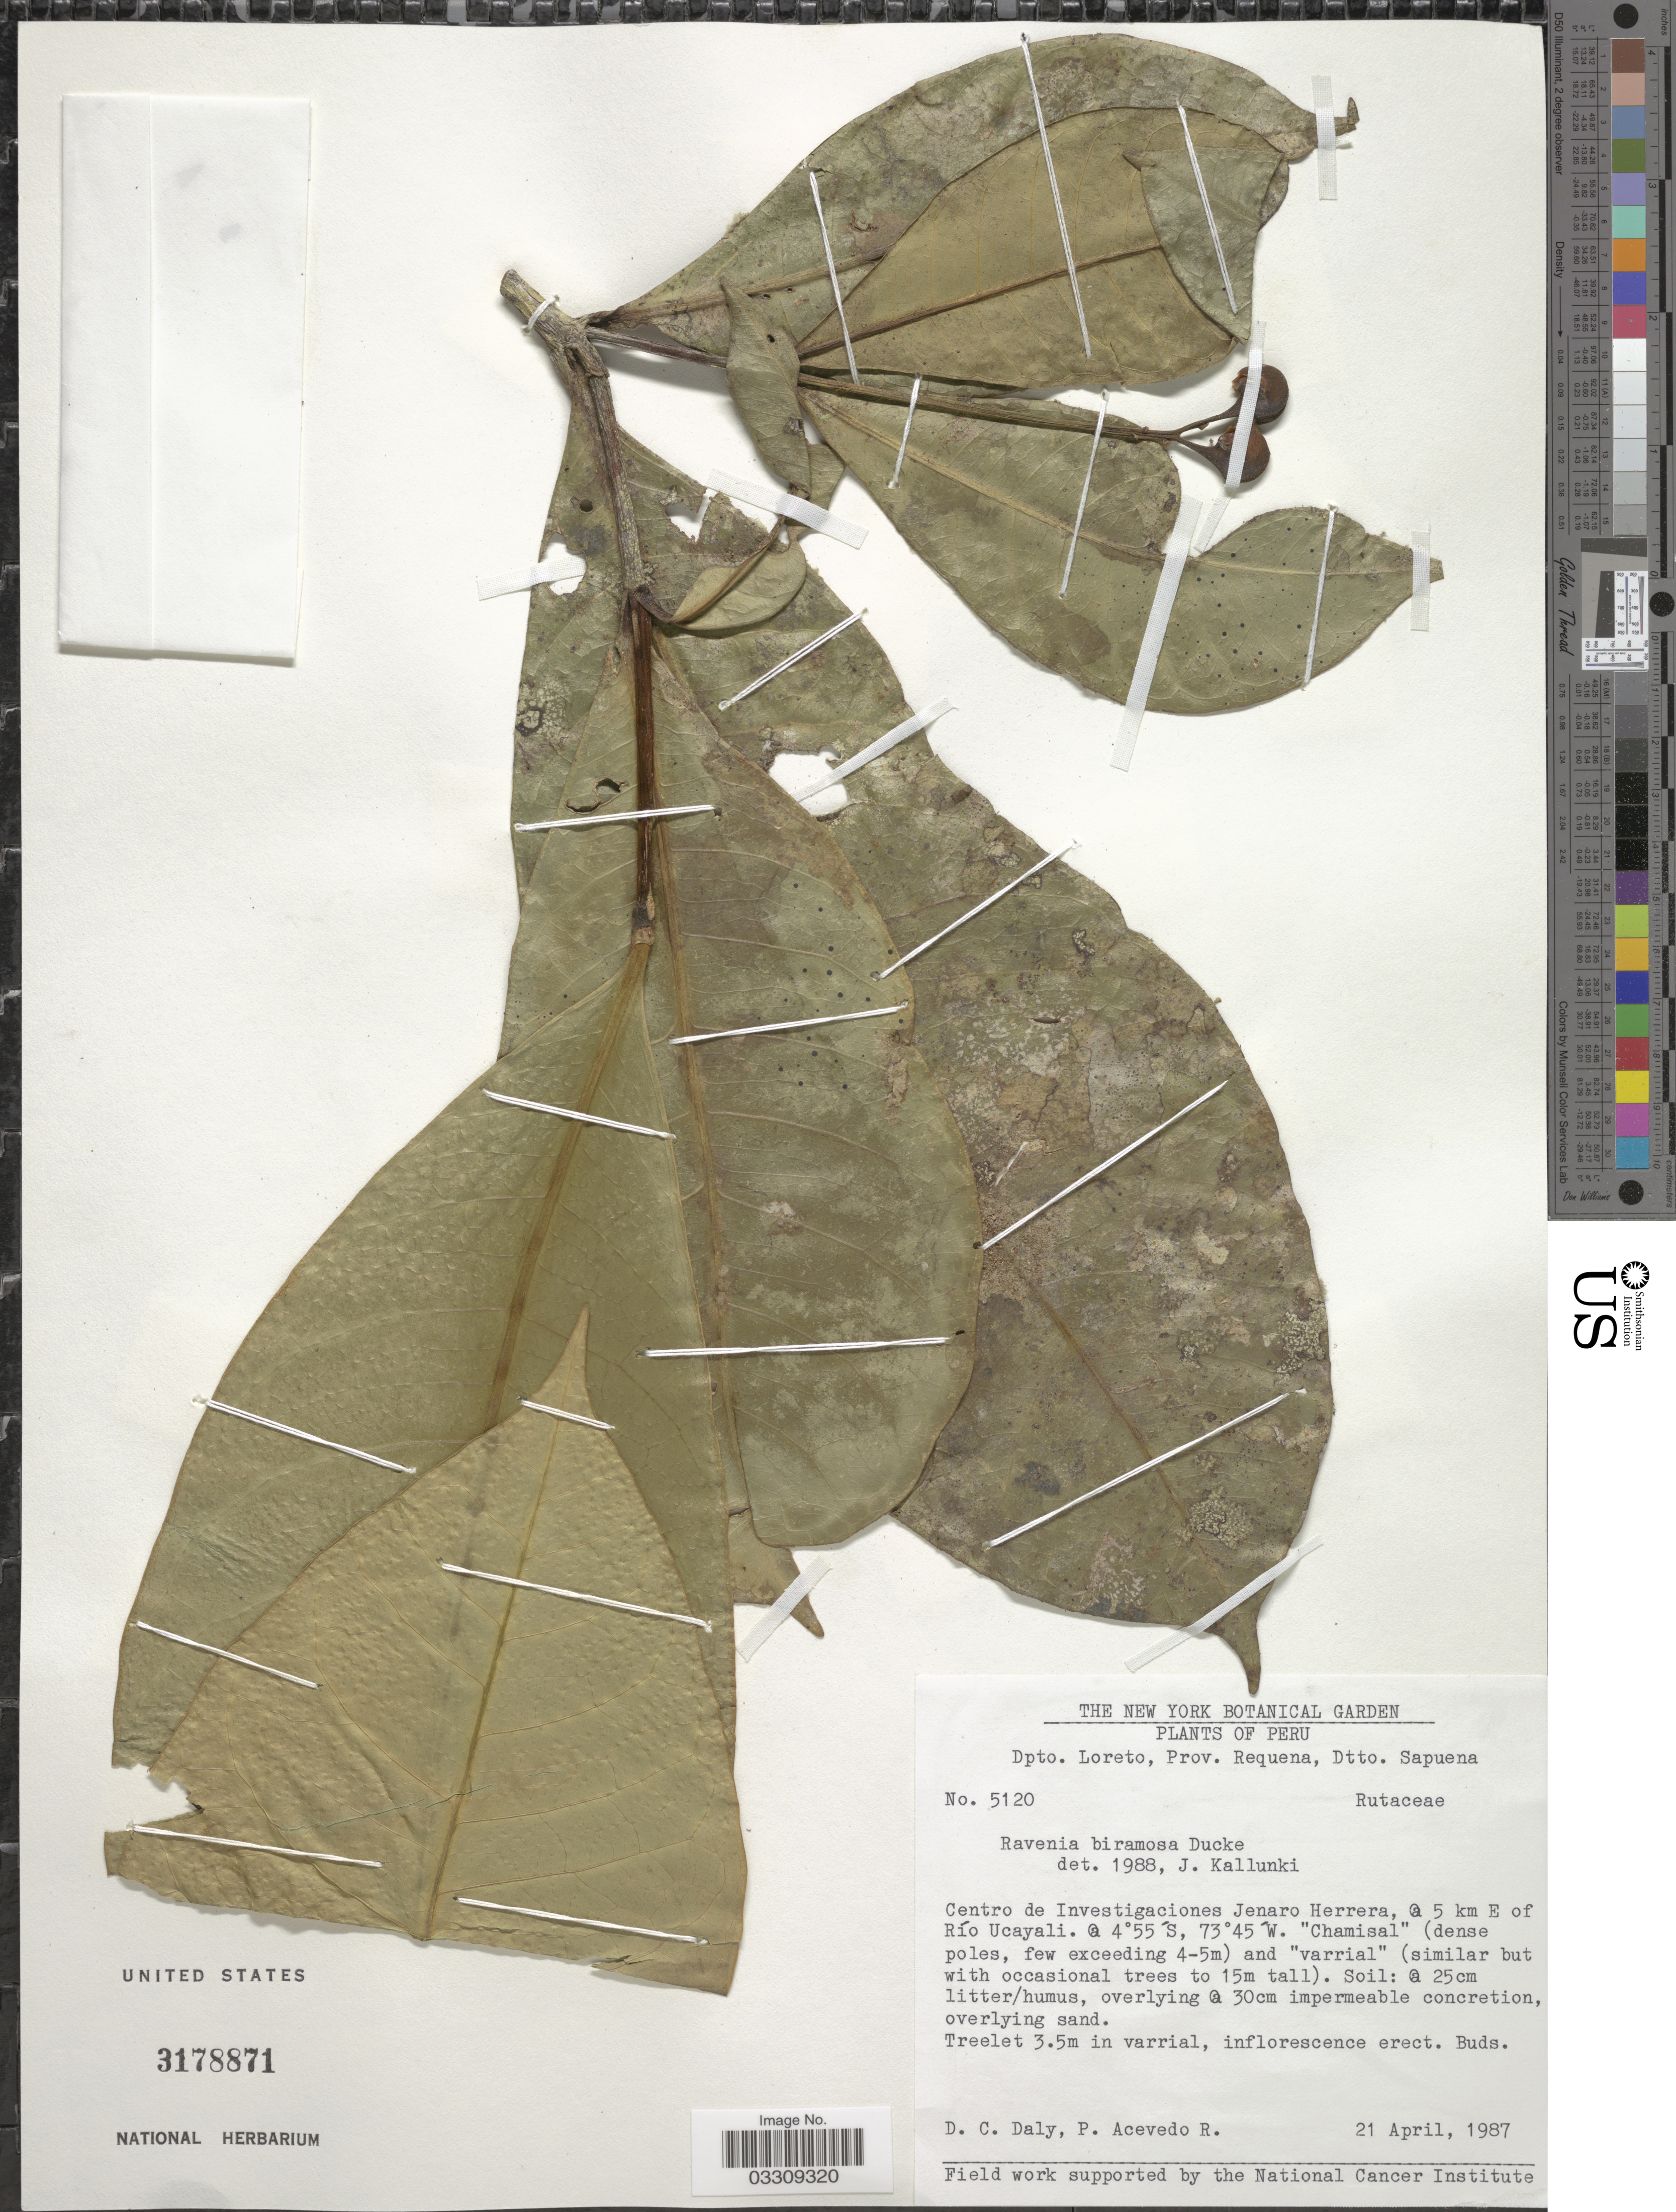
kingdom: Plantae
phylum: Tracheophyta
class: Magnoliopsida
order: Sapindales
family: Rutaceae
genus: Ravenia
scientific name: Ravenia biramosa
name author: Ducke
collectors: D. C. Daly & P. Acevedo R.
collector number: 5120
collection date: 1987-04-21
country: Peru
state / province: Loreto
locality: Dpto. Loreto, Prov. Requena, Dtto. Sapuena. Centro de Investigaciones Jenaro Herrera, 0 5 km E of Río Ucayali.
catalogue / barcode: US 3178871